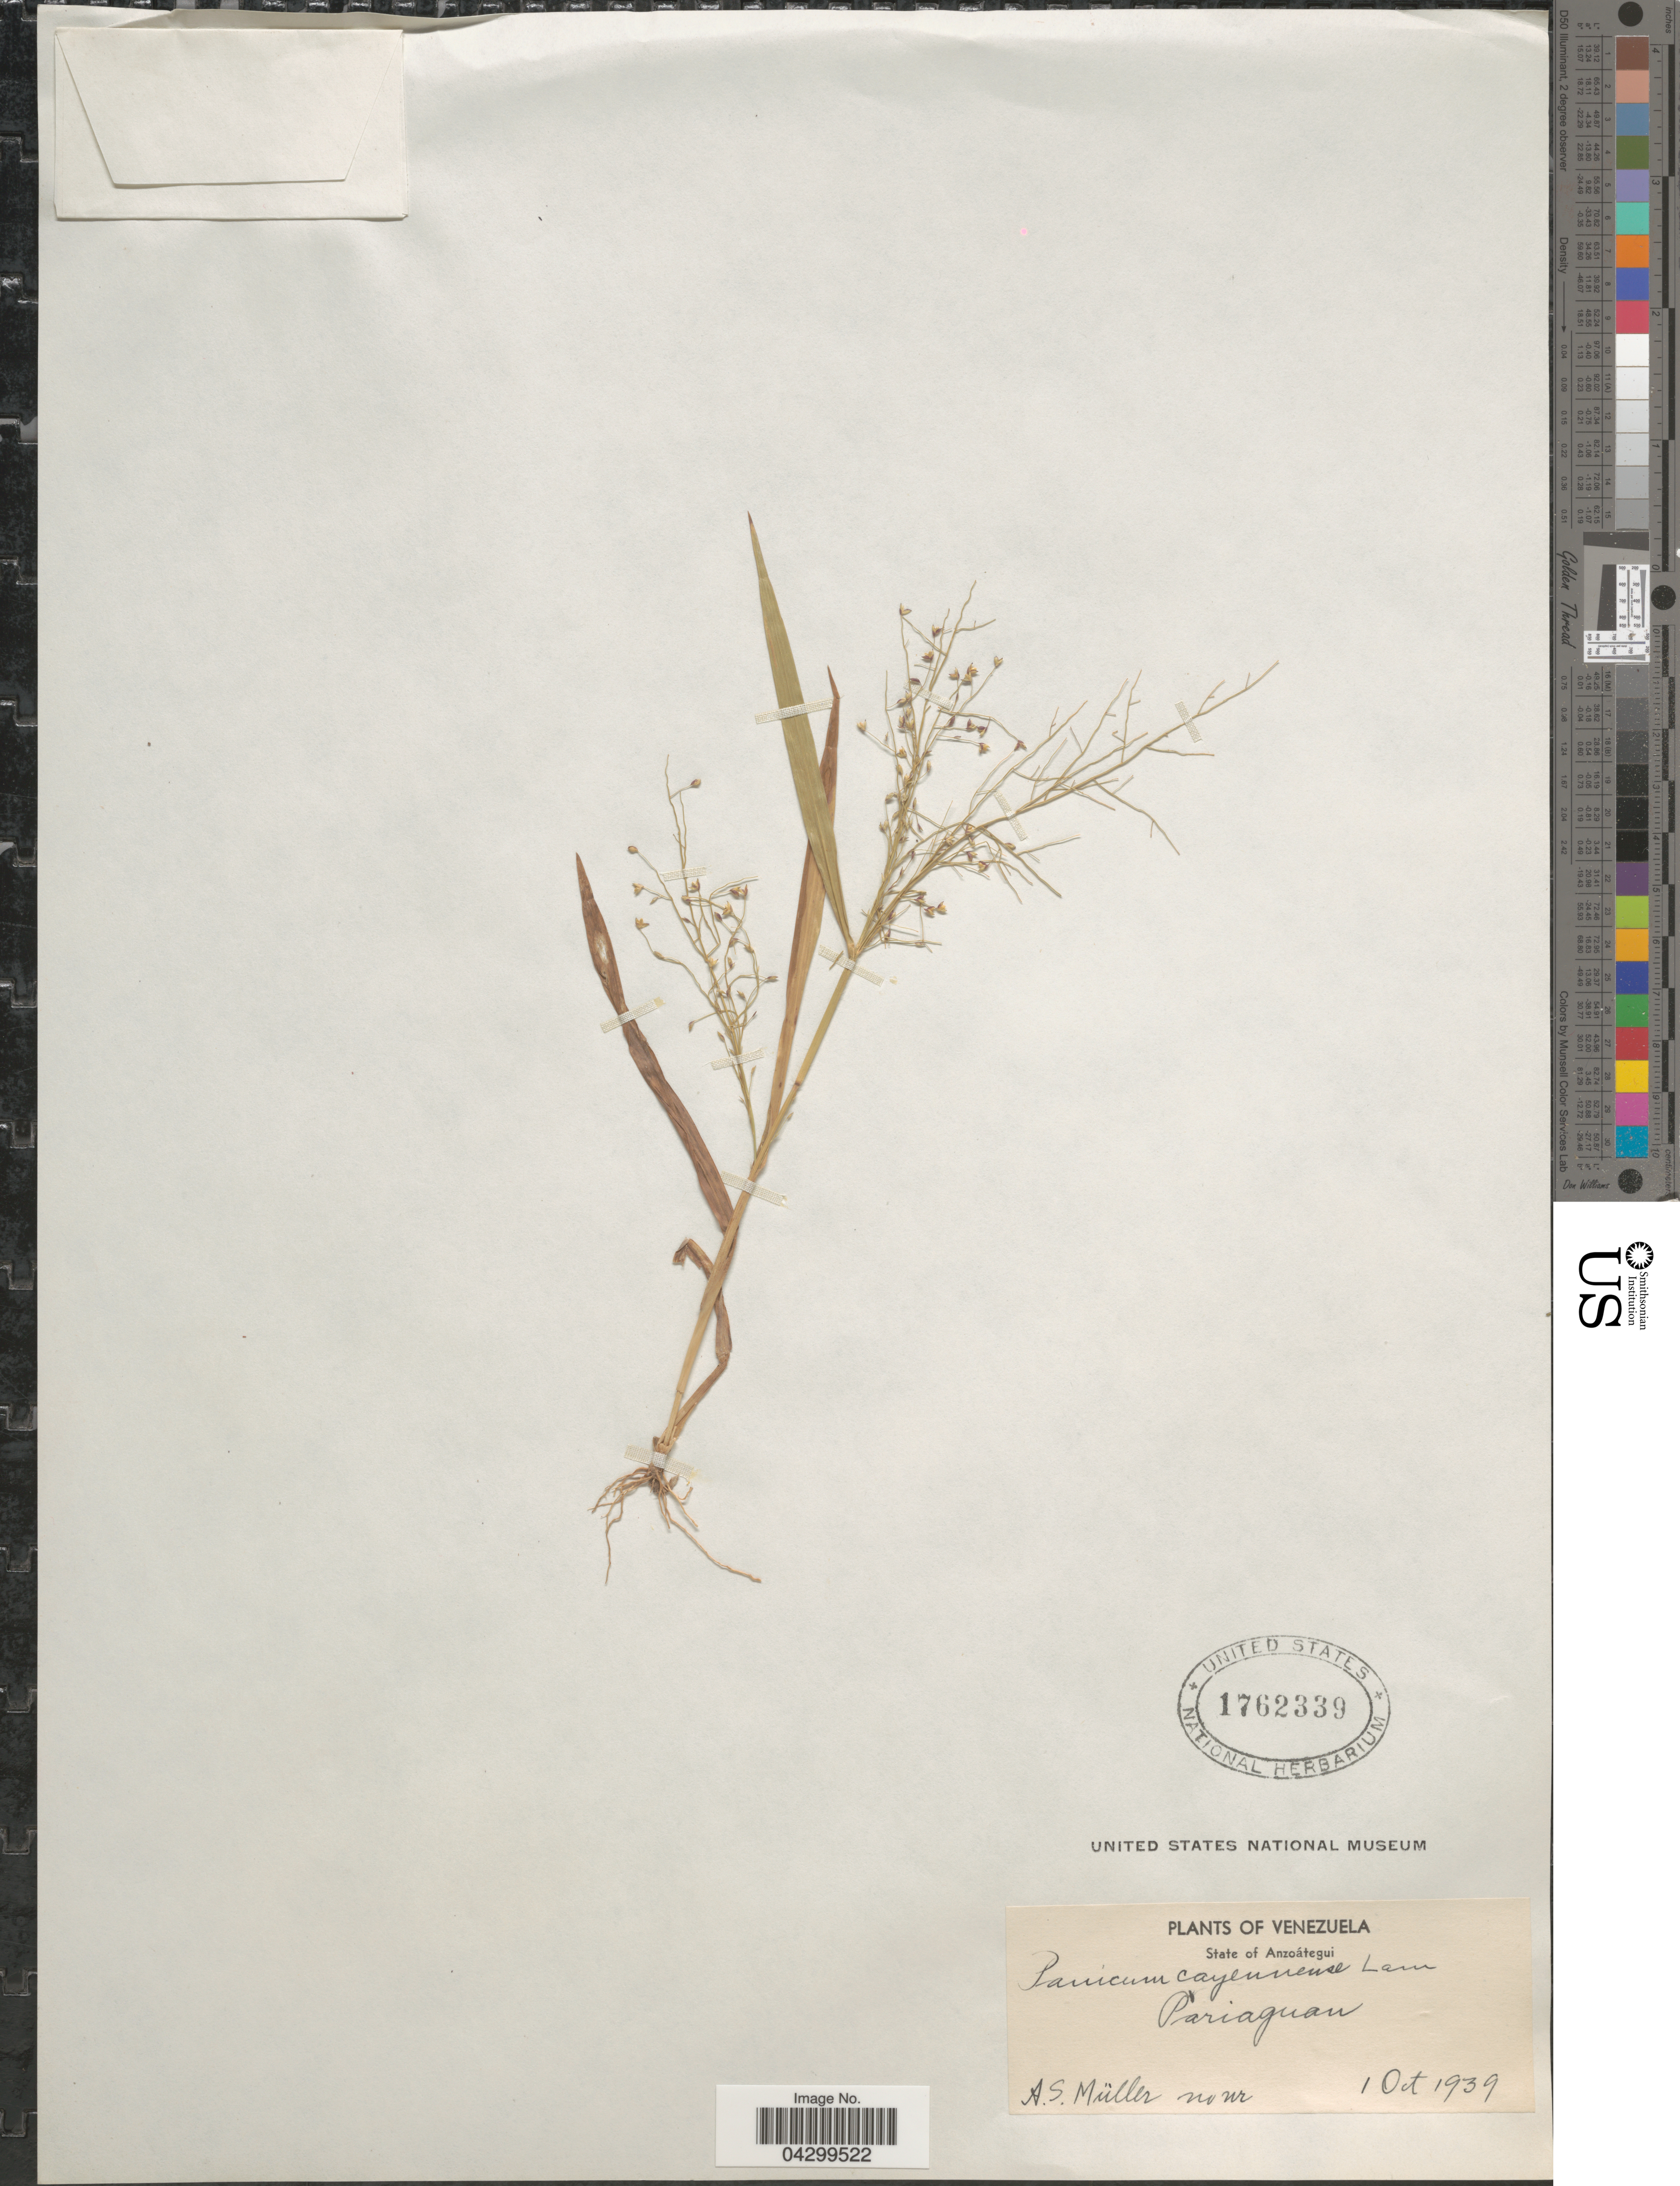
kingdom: Plantae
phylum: Tracheophyta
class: Liliopsida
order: Poales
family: Poaceae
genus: Panicum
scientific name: Panicum cayennense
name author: Lam.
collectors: A. Muller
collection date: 1939-10-01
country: Venezuela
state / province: Anzoategui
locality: Pàriaguan.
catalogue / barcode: US 1762339